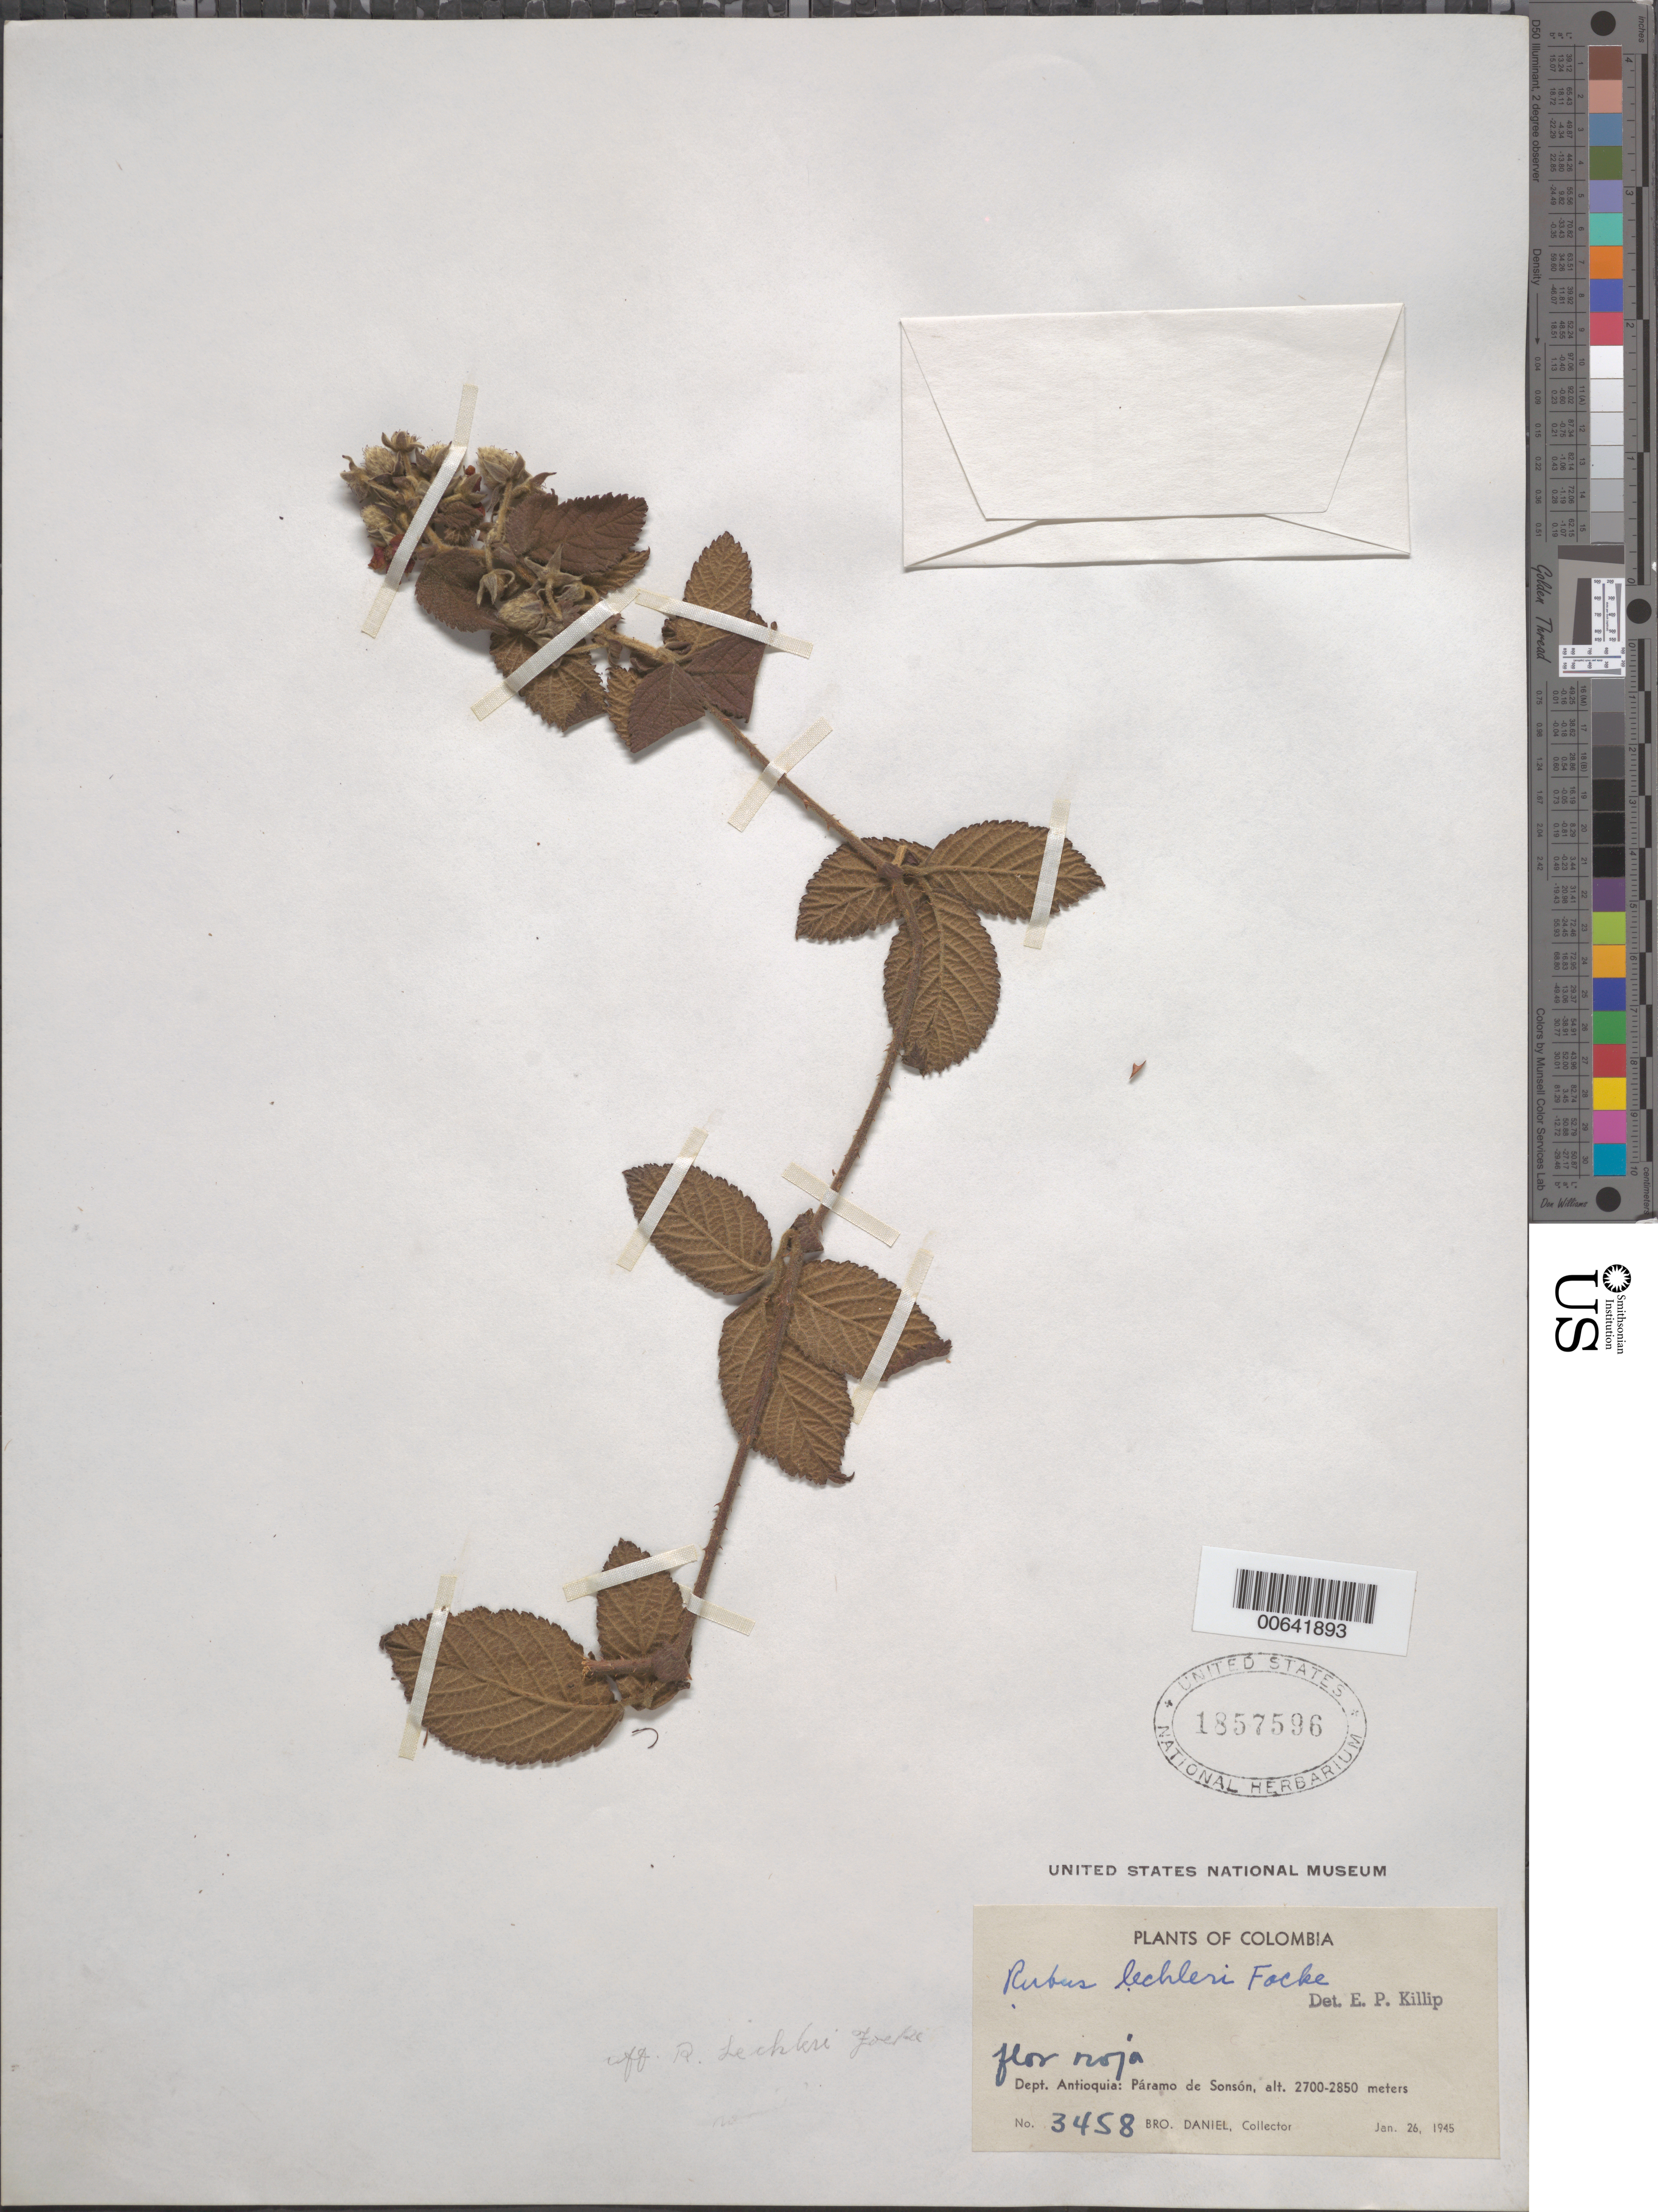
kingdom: Plantae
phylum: Tracheophyta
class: Magnoliopsida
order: Rosales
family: Rosaceae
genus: Rubus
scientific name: Rubus lechleri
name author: Focke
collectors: Bro. Daniel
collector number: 3458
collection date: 1945-01-26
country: Colombia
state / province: Antioquia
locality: Dept. Antioquia: Páramo de Sonsón.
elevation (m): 2700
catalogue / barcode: US 1857596